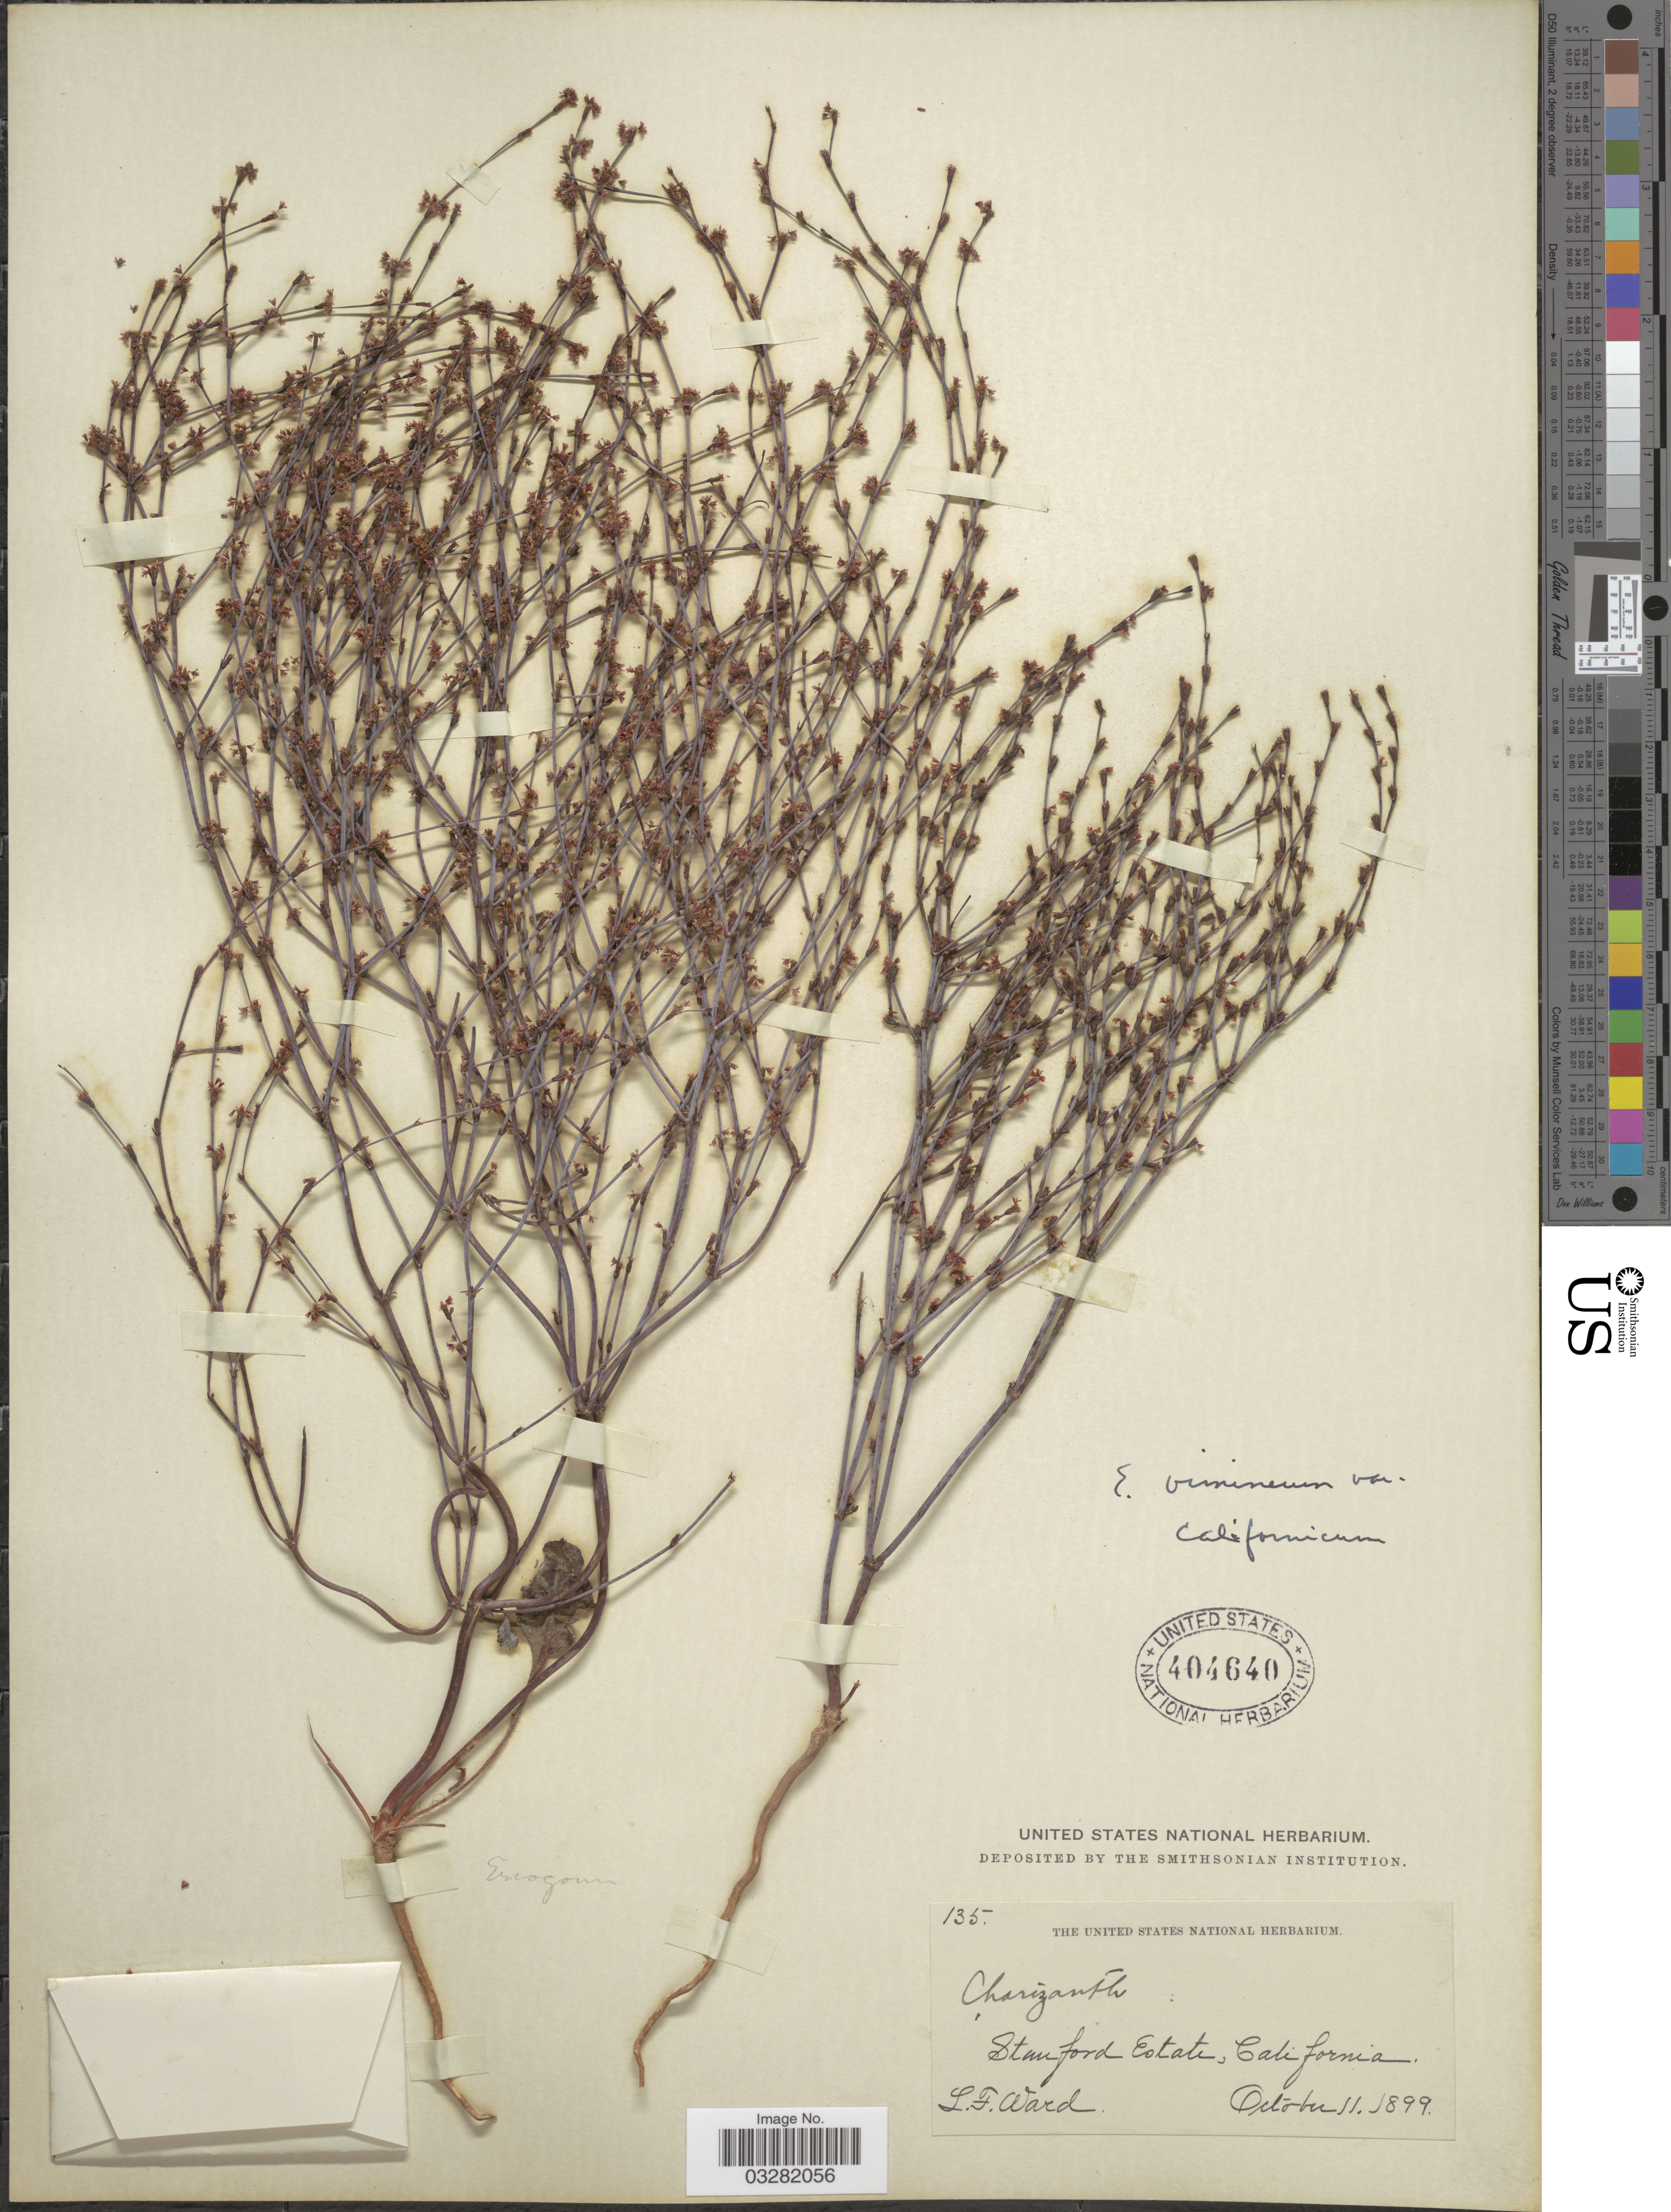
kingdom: Plantae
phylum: Tracheophyta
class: Magnoliopsida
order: Caryophyllales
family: Polygonaceae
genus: Eriogonum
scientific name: Eriogonum vimineum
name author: Douglas ex Benth.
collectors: L. Ward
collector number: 135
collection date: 1899-10-11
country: United States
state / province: California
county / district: Santa Clara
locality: Stanford Estate.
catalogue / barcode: US 404640